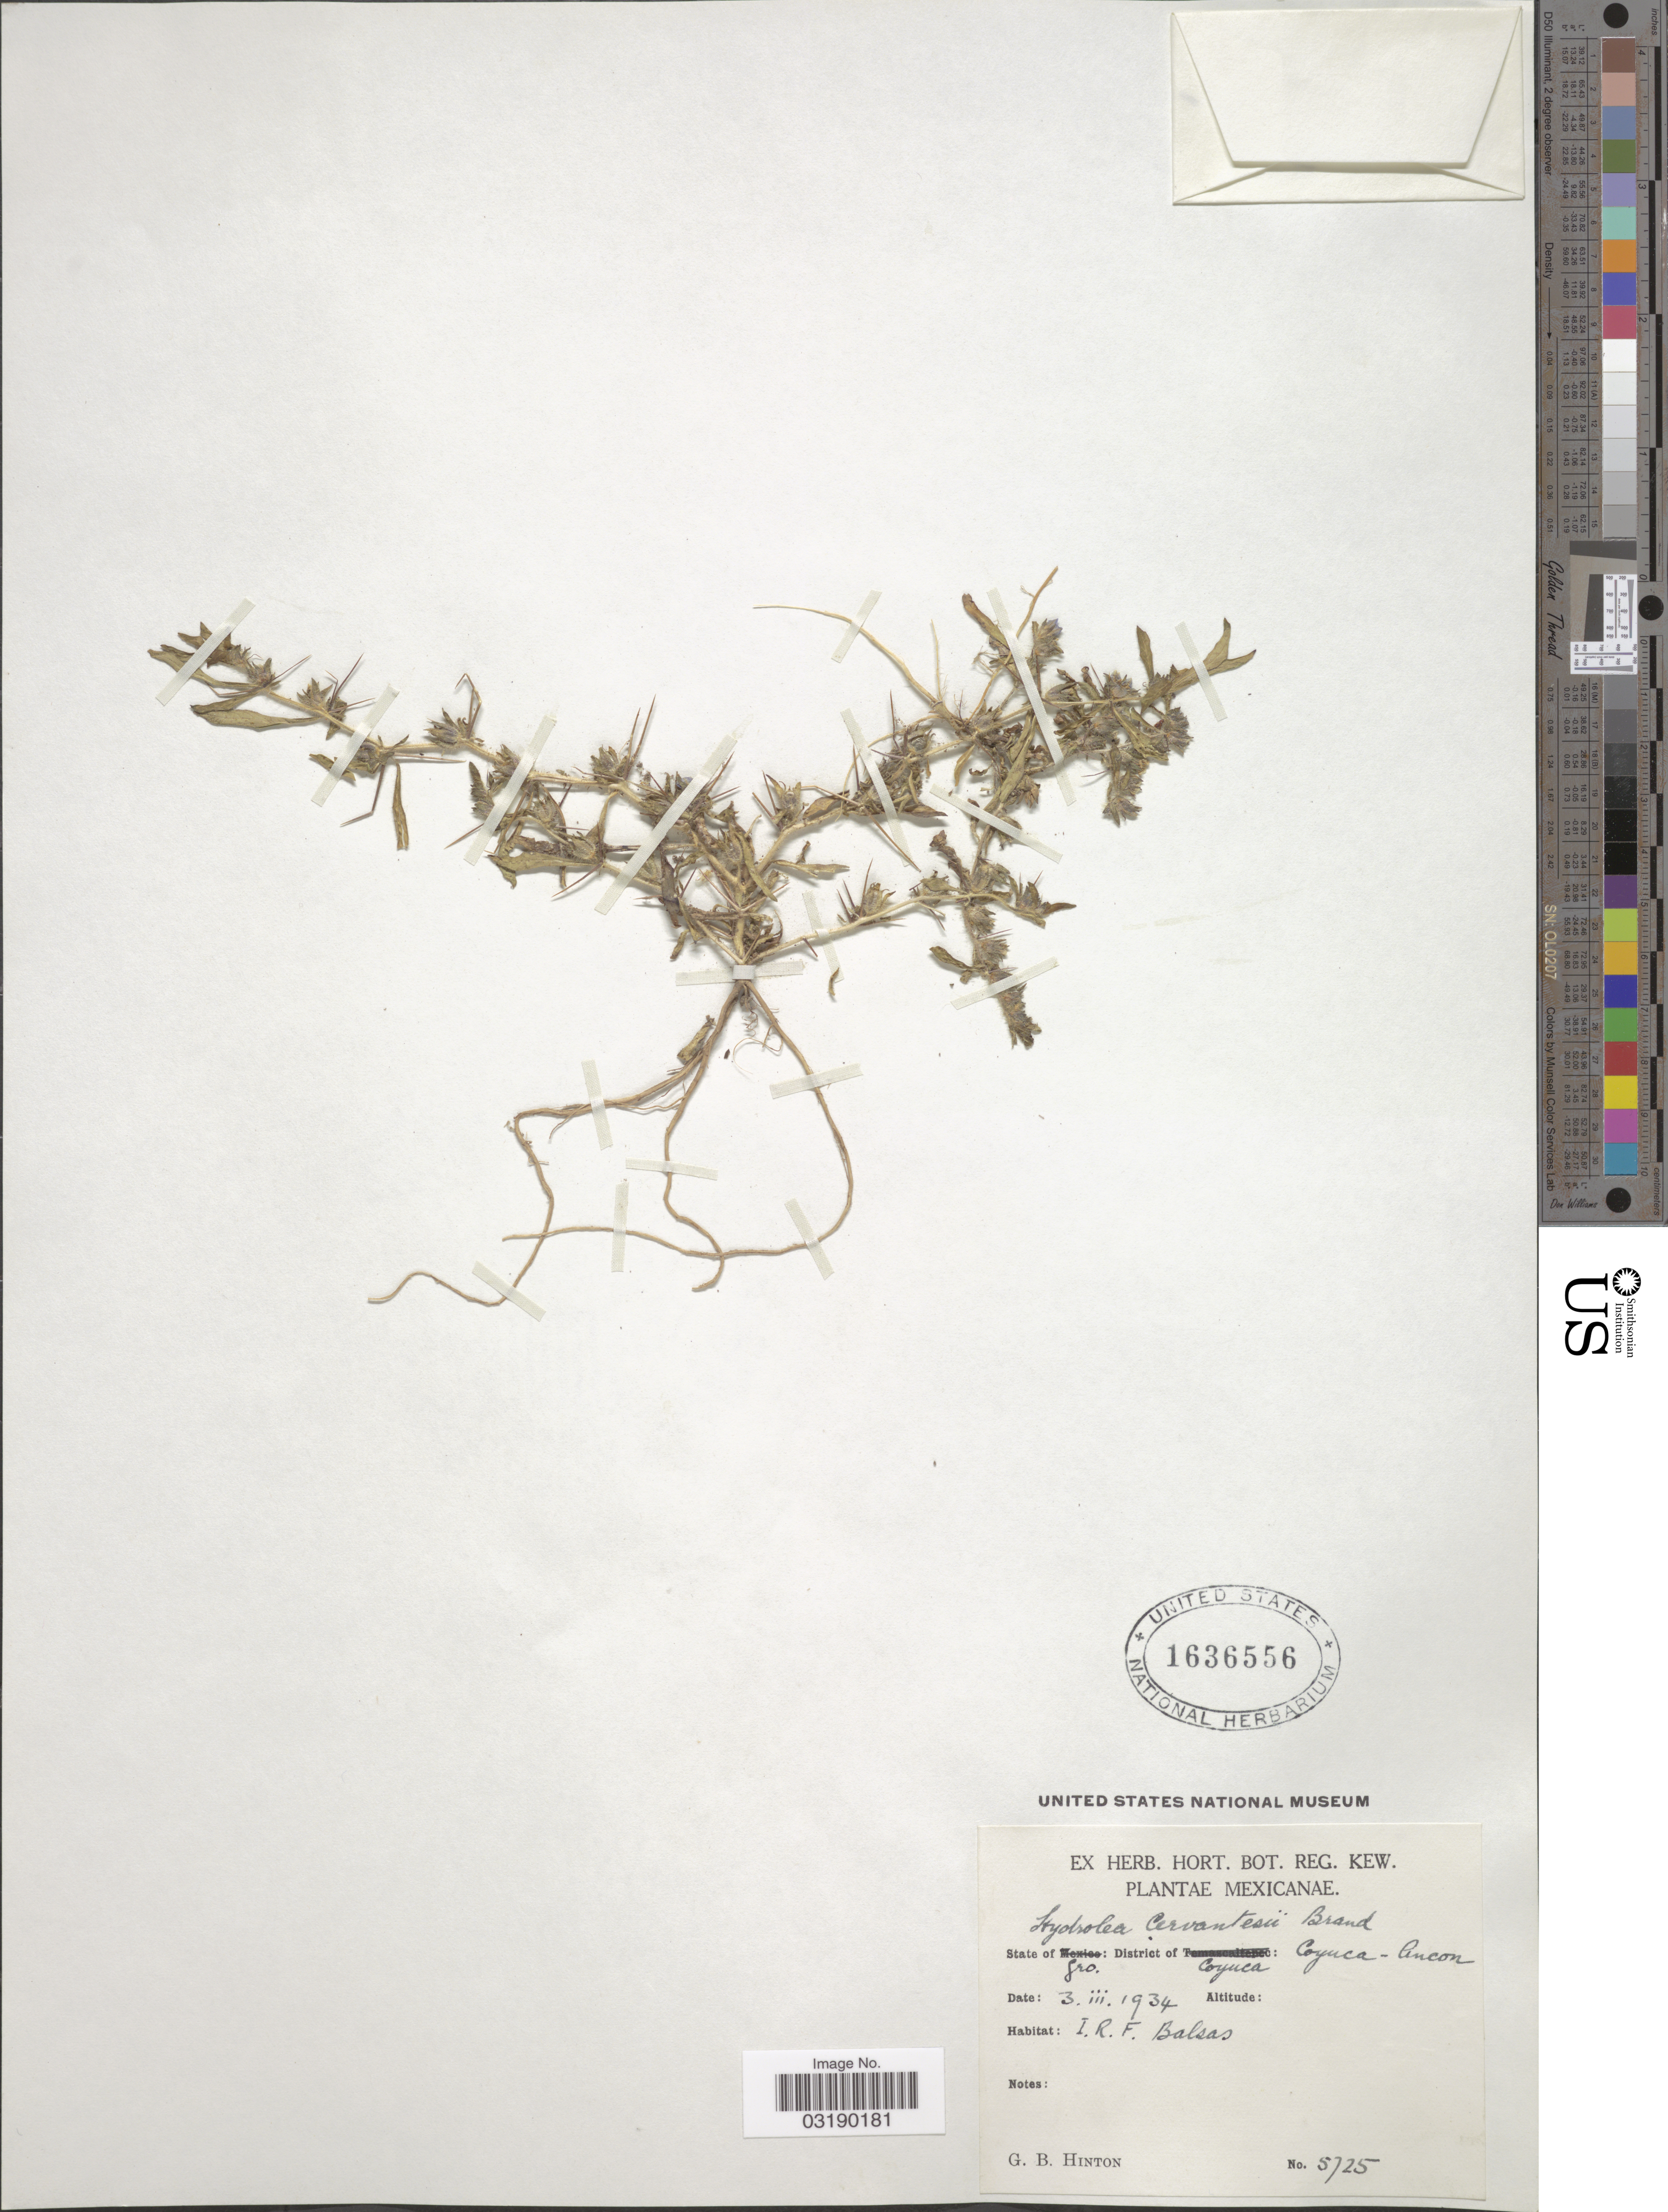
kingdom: Plantae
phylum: Tracheophyta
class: Magnoliopsida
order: Solanales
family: Hydroleaceae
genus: Hydrolea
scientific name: Hydrolea uniflora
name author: Raf.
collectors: G. B. Hinton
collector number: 5725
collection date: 1934-03-03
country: Mexico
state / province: Guerrero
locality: District of Coyuca: Coyuca-Ancon. I.R.F. Balsas.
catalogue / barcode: US 1636556